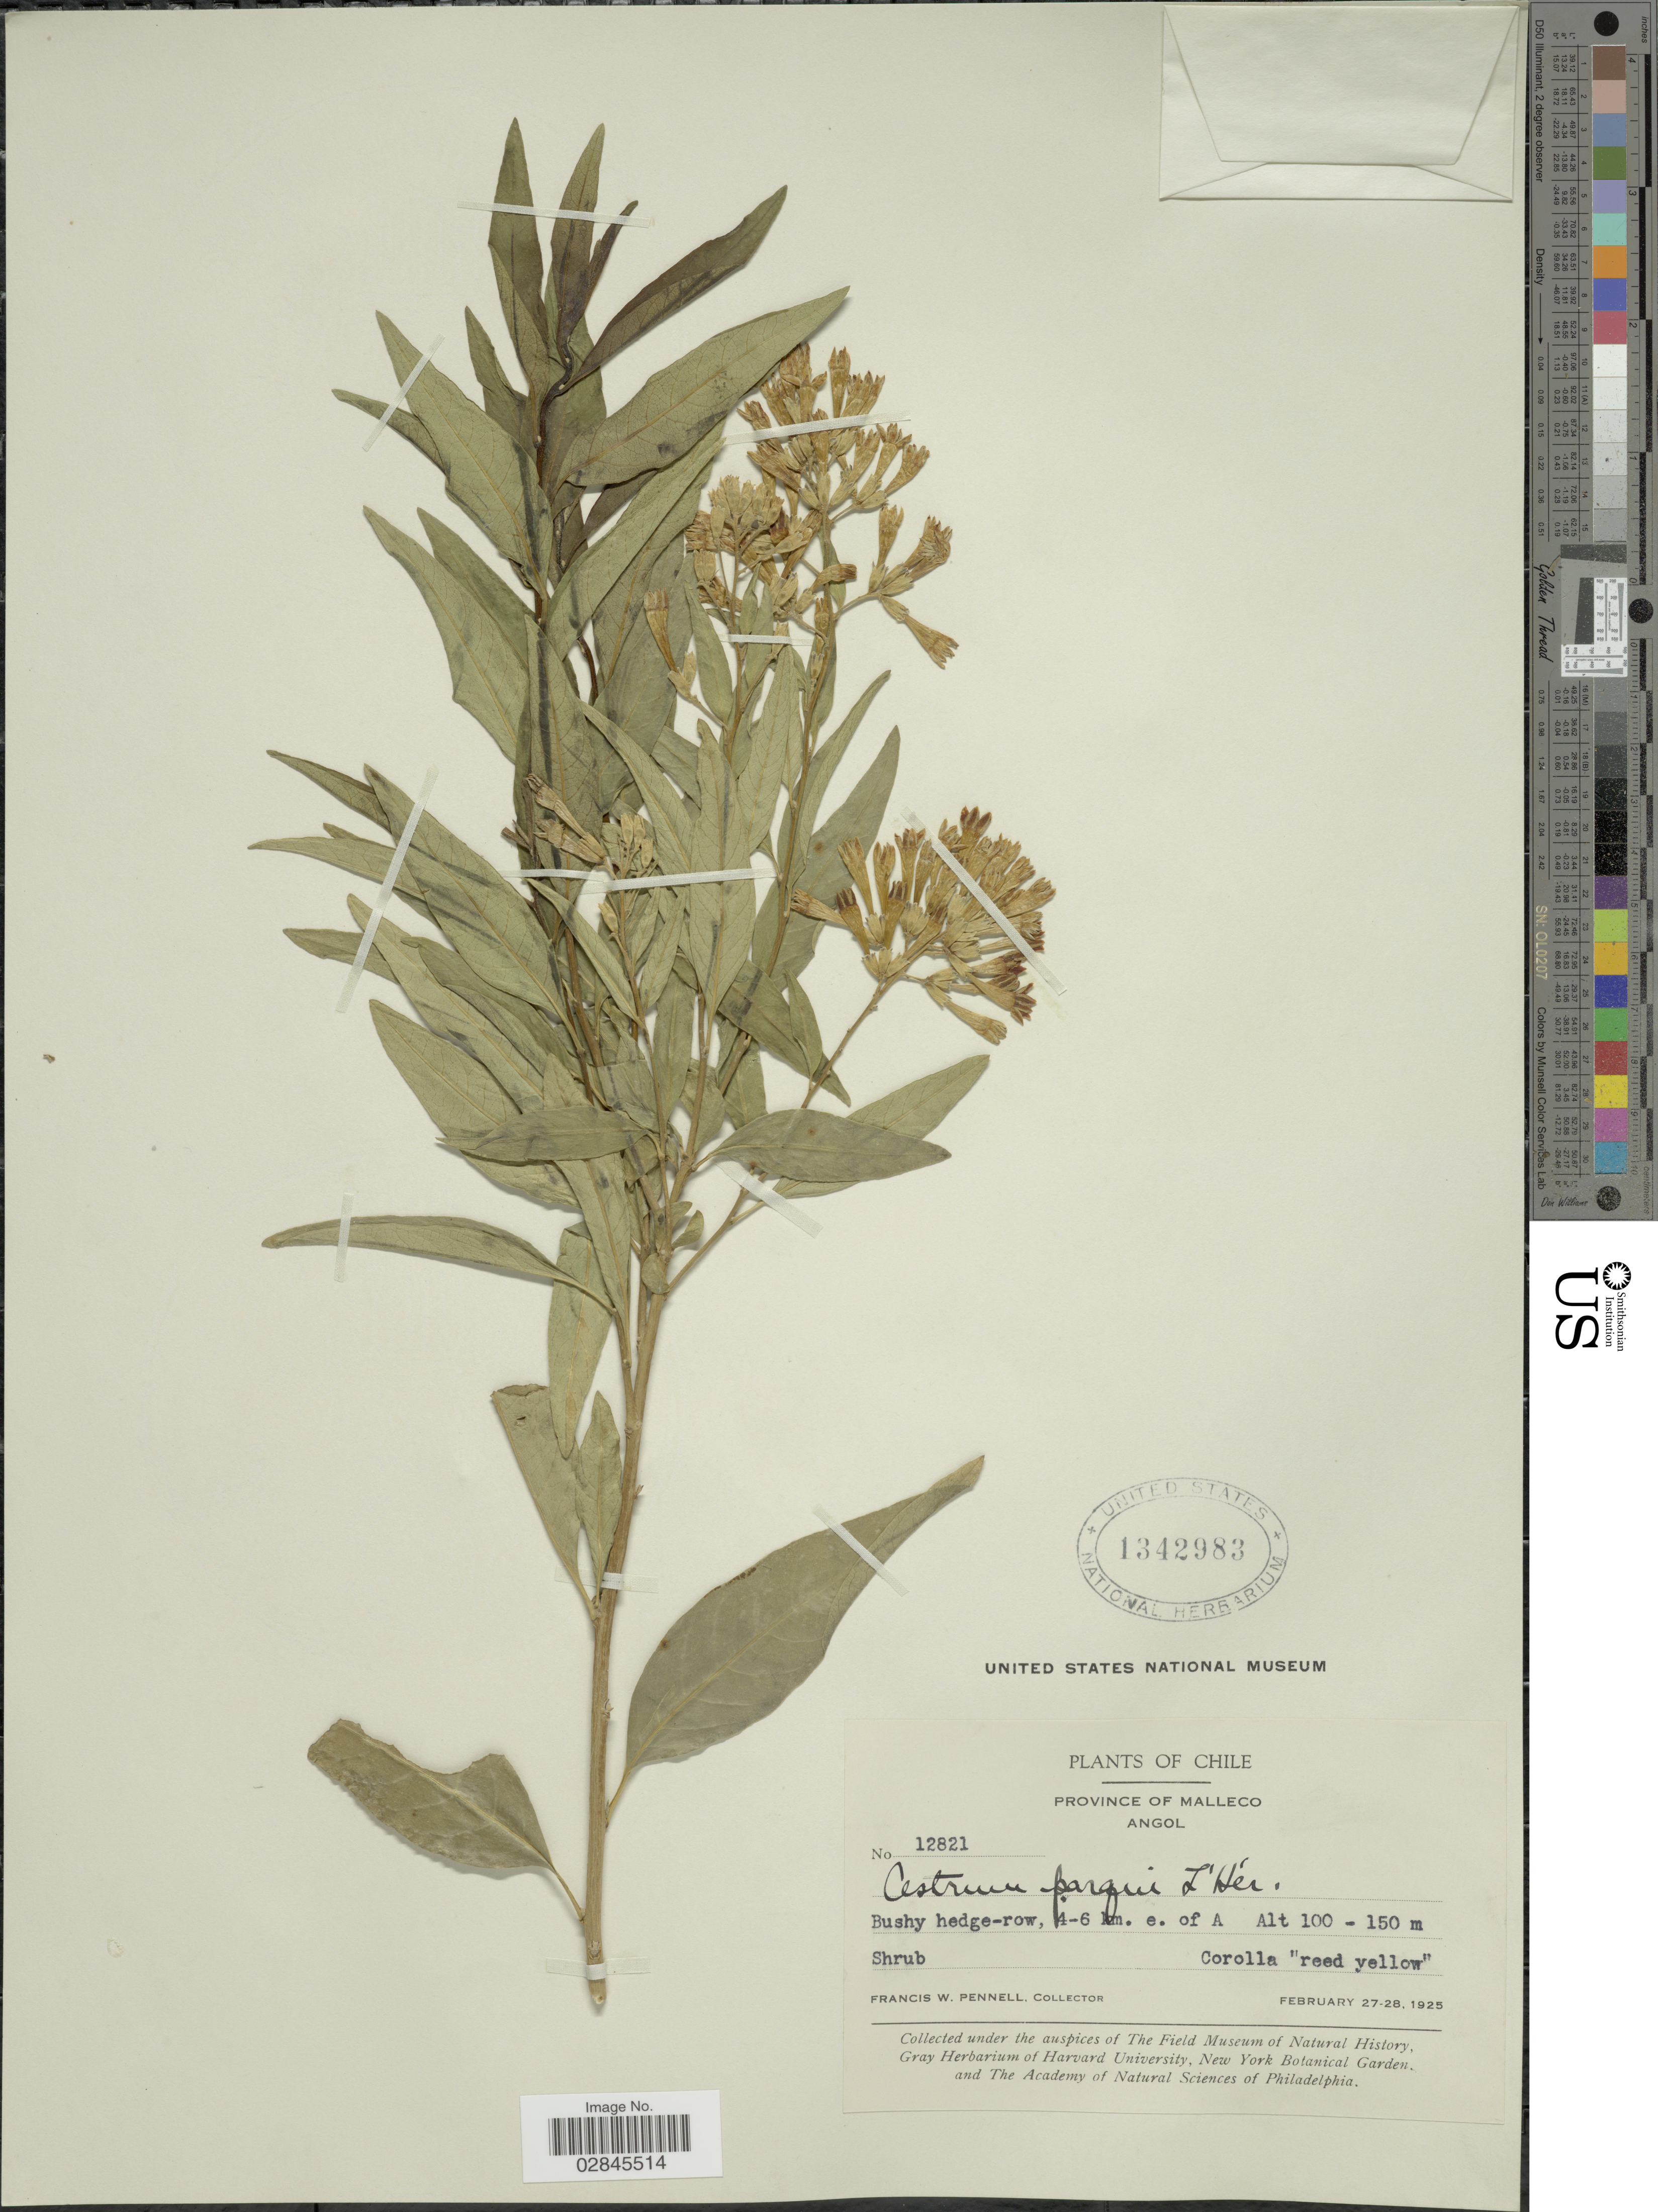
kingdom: Plantae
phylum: Tracheophyta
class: Magnoliopsida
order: Solanales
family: Solanaceae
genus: Cestrum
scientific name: Cestrum parqui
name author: L'Hér.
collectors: F. W. Pennell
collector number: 12821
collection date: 1925-02-27/1925-02-28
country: Chile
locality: Province of Malleco. Angol, 4-6 km. e. of A.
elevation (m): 100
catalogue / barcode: US 1342983